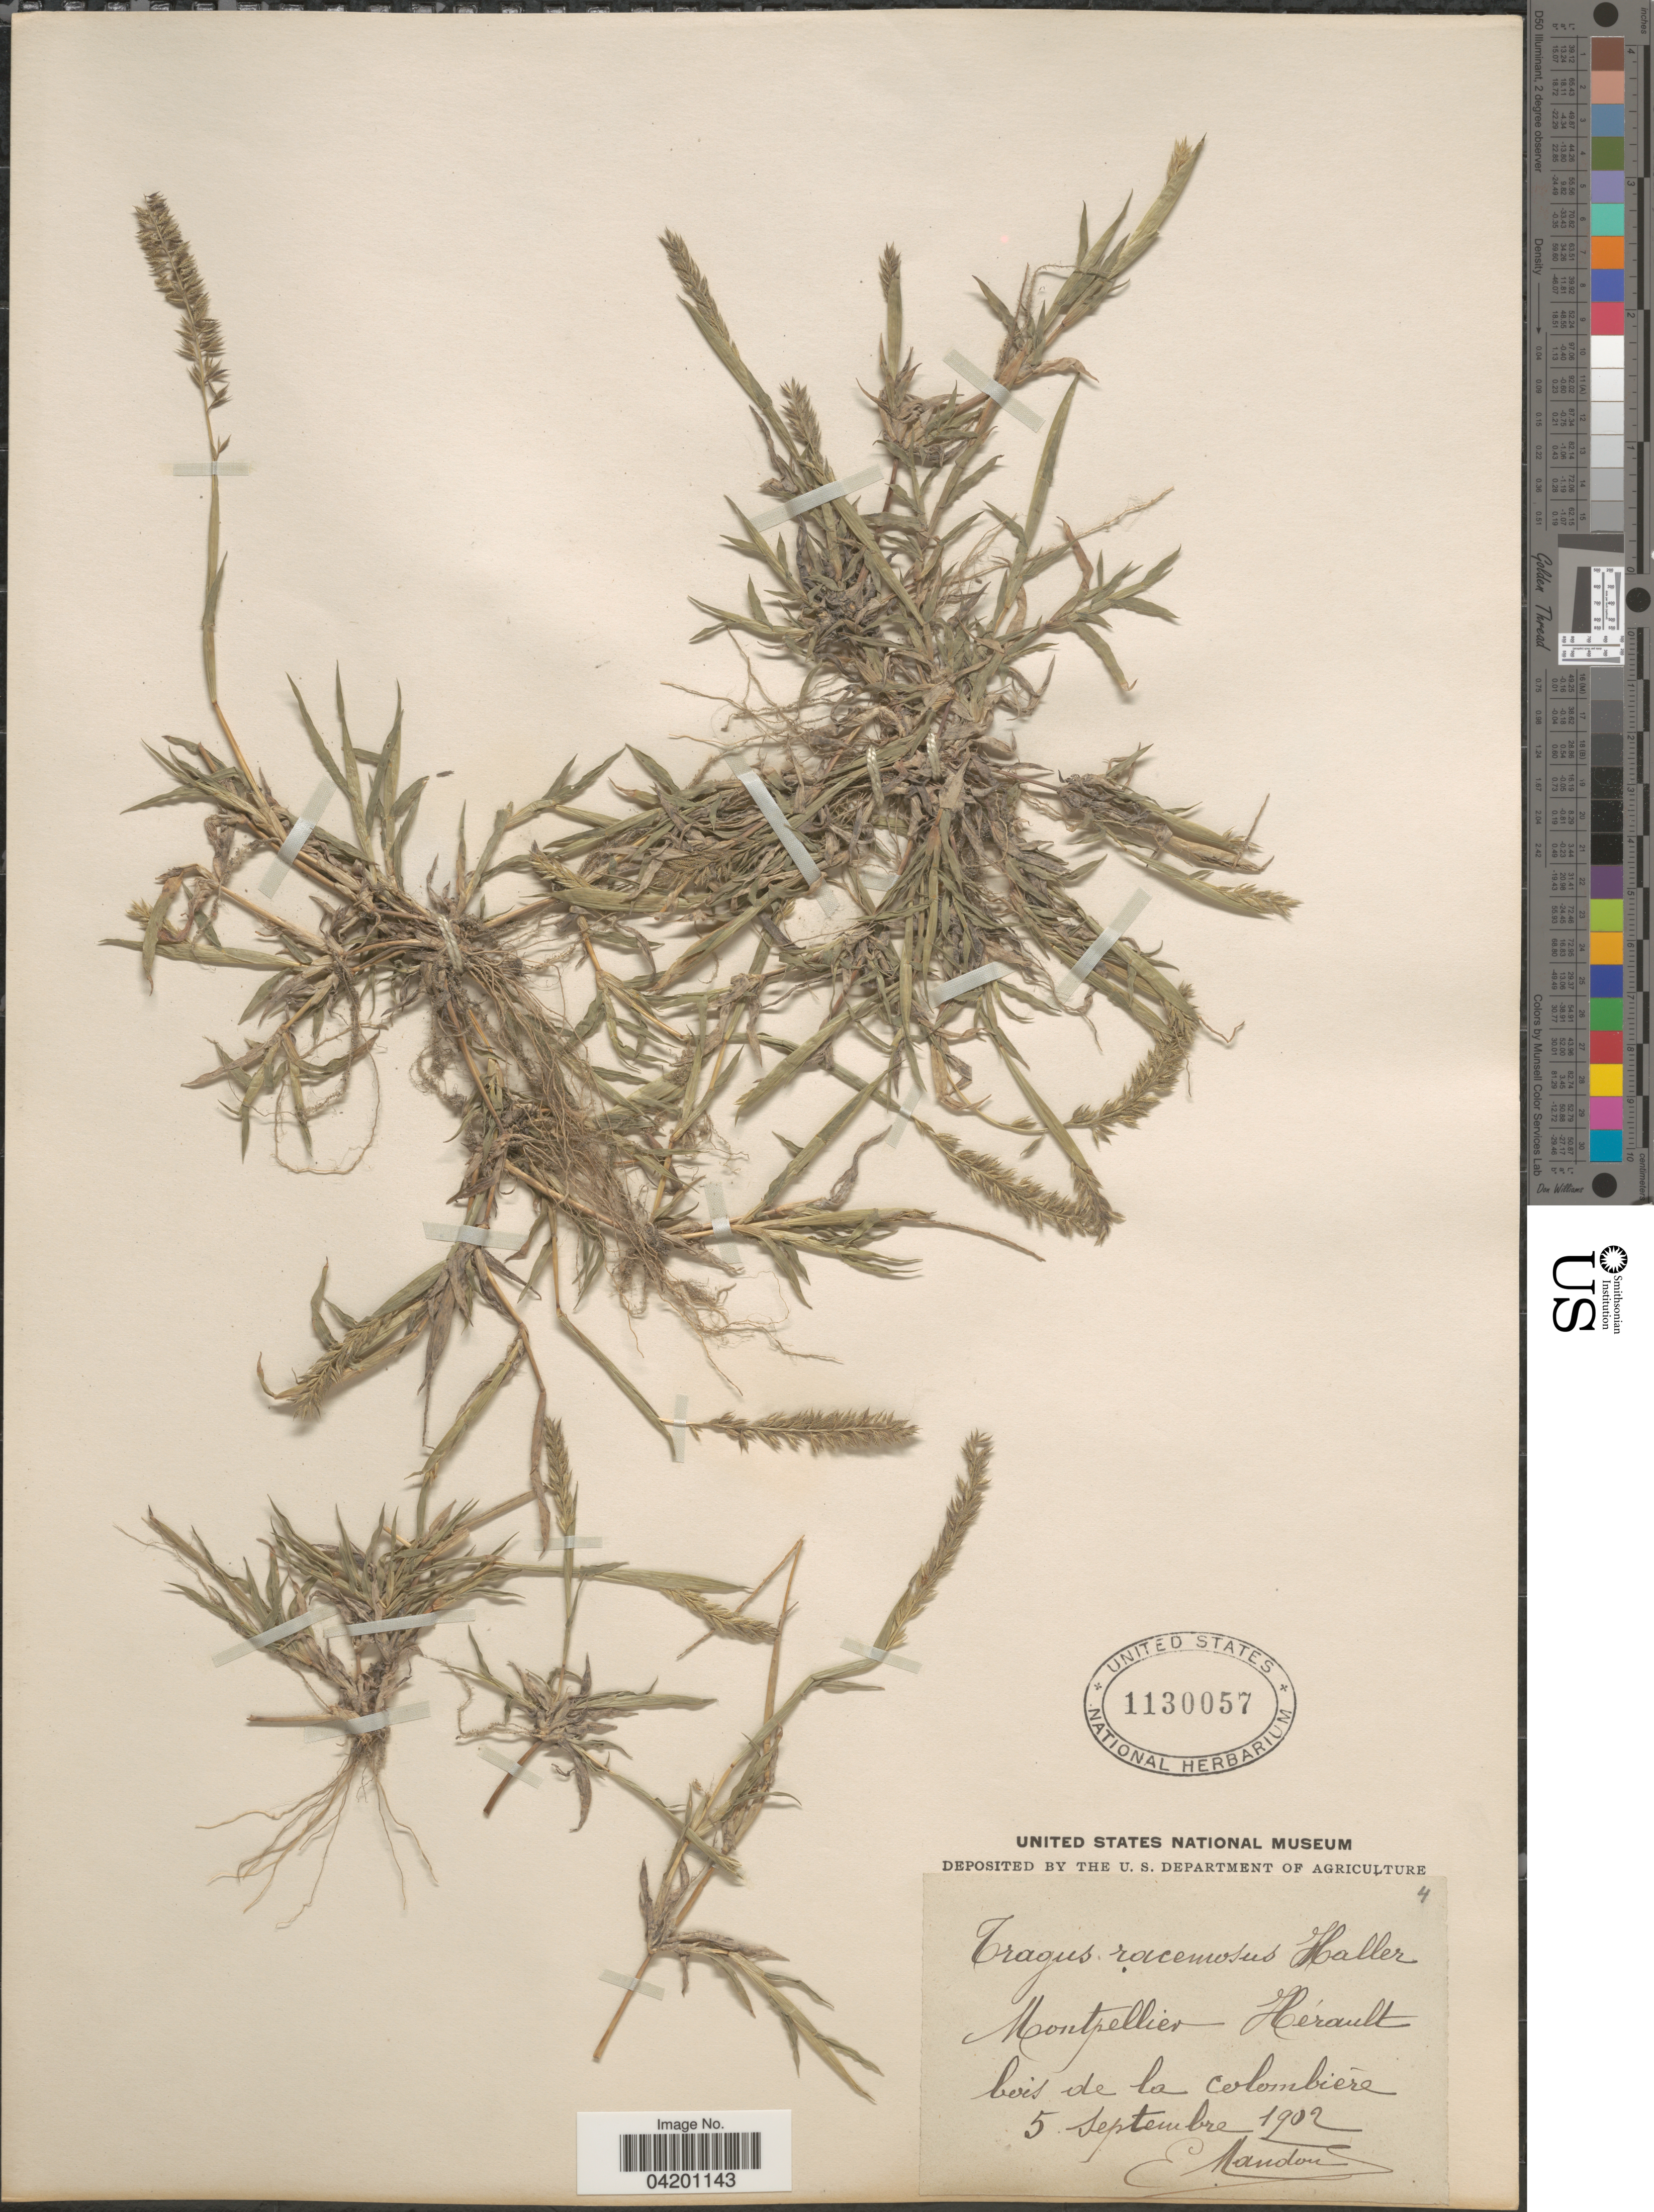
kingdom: Plantae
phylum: Tracheophyta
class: Liliopsida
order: Poales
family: Poaceae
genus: Tragus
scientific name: Tragus racemosus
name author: (L.) All.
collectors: E. Mandon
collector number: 4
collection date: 1902-09-05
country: France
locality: Montpellier Hérault bois de la colombière.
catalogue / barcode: US 1130057